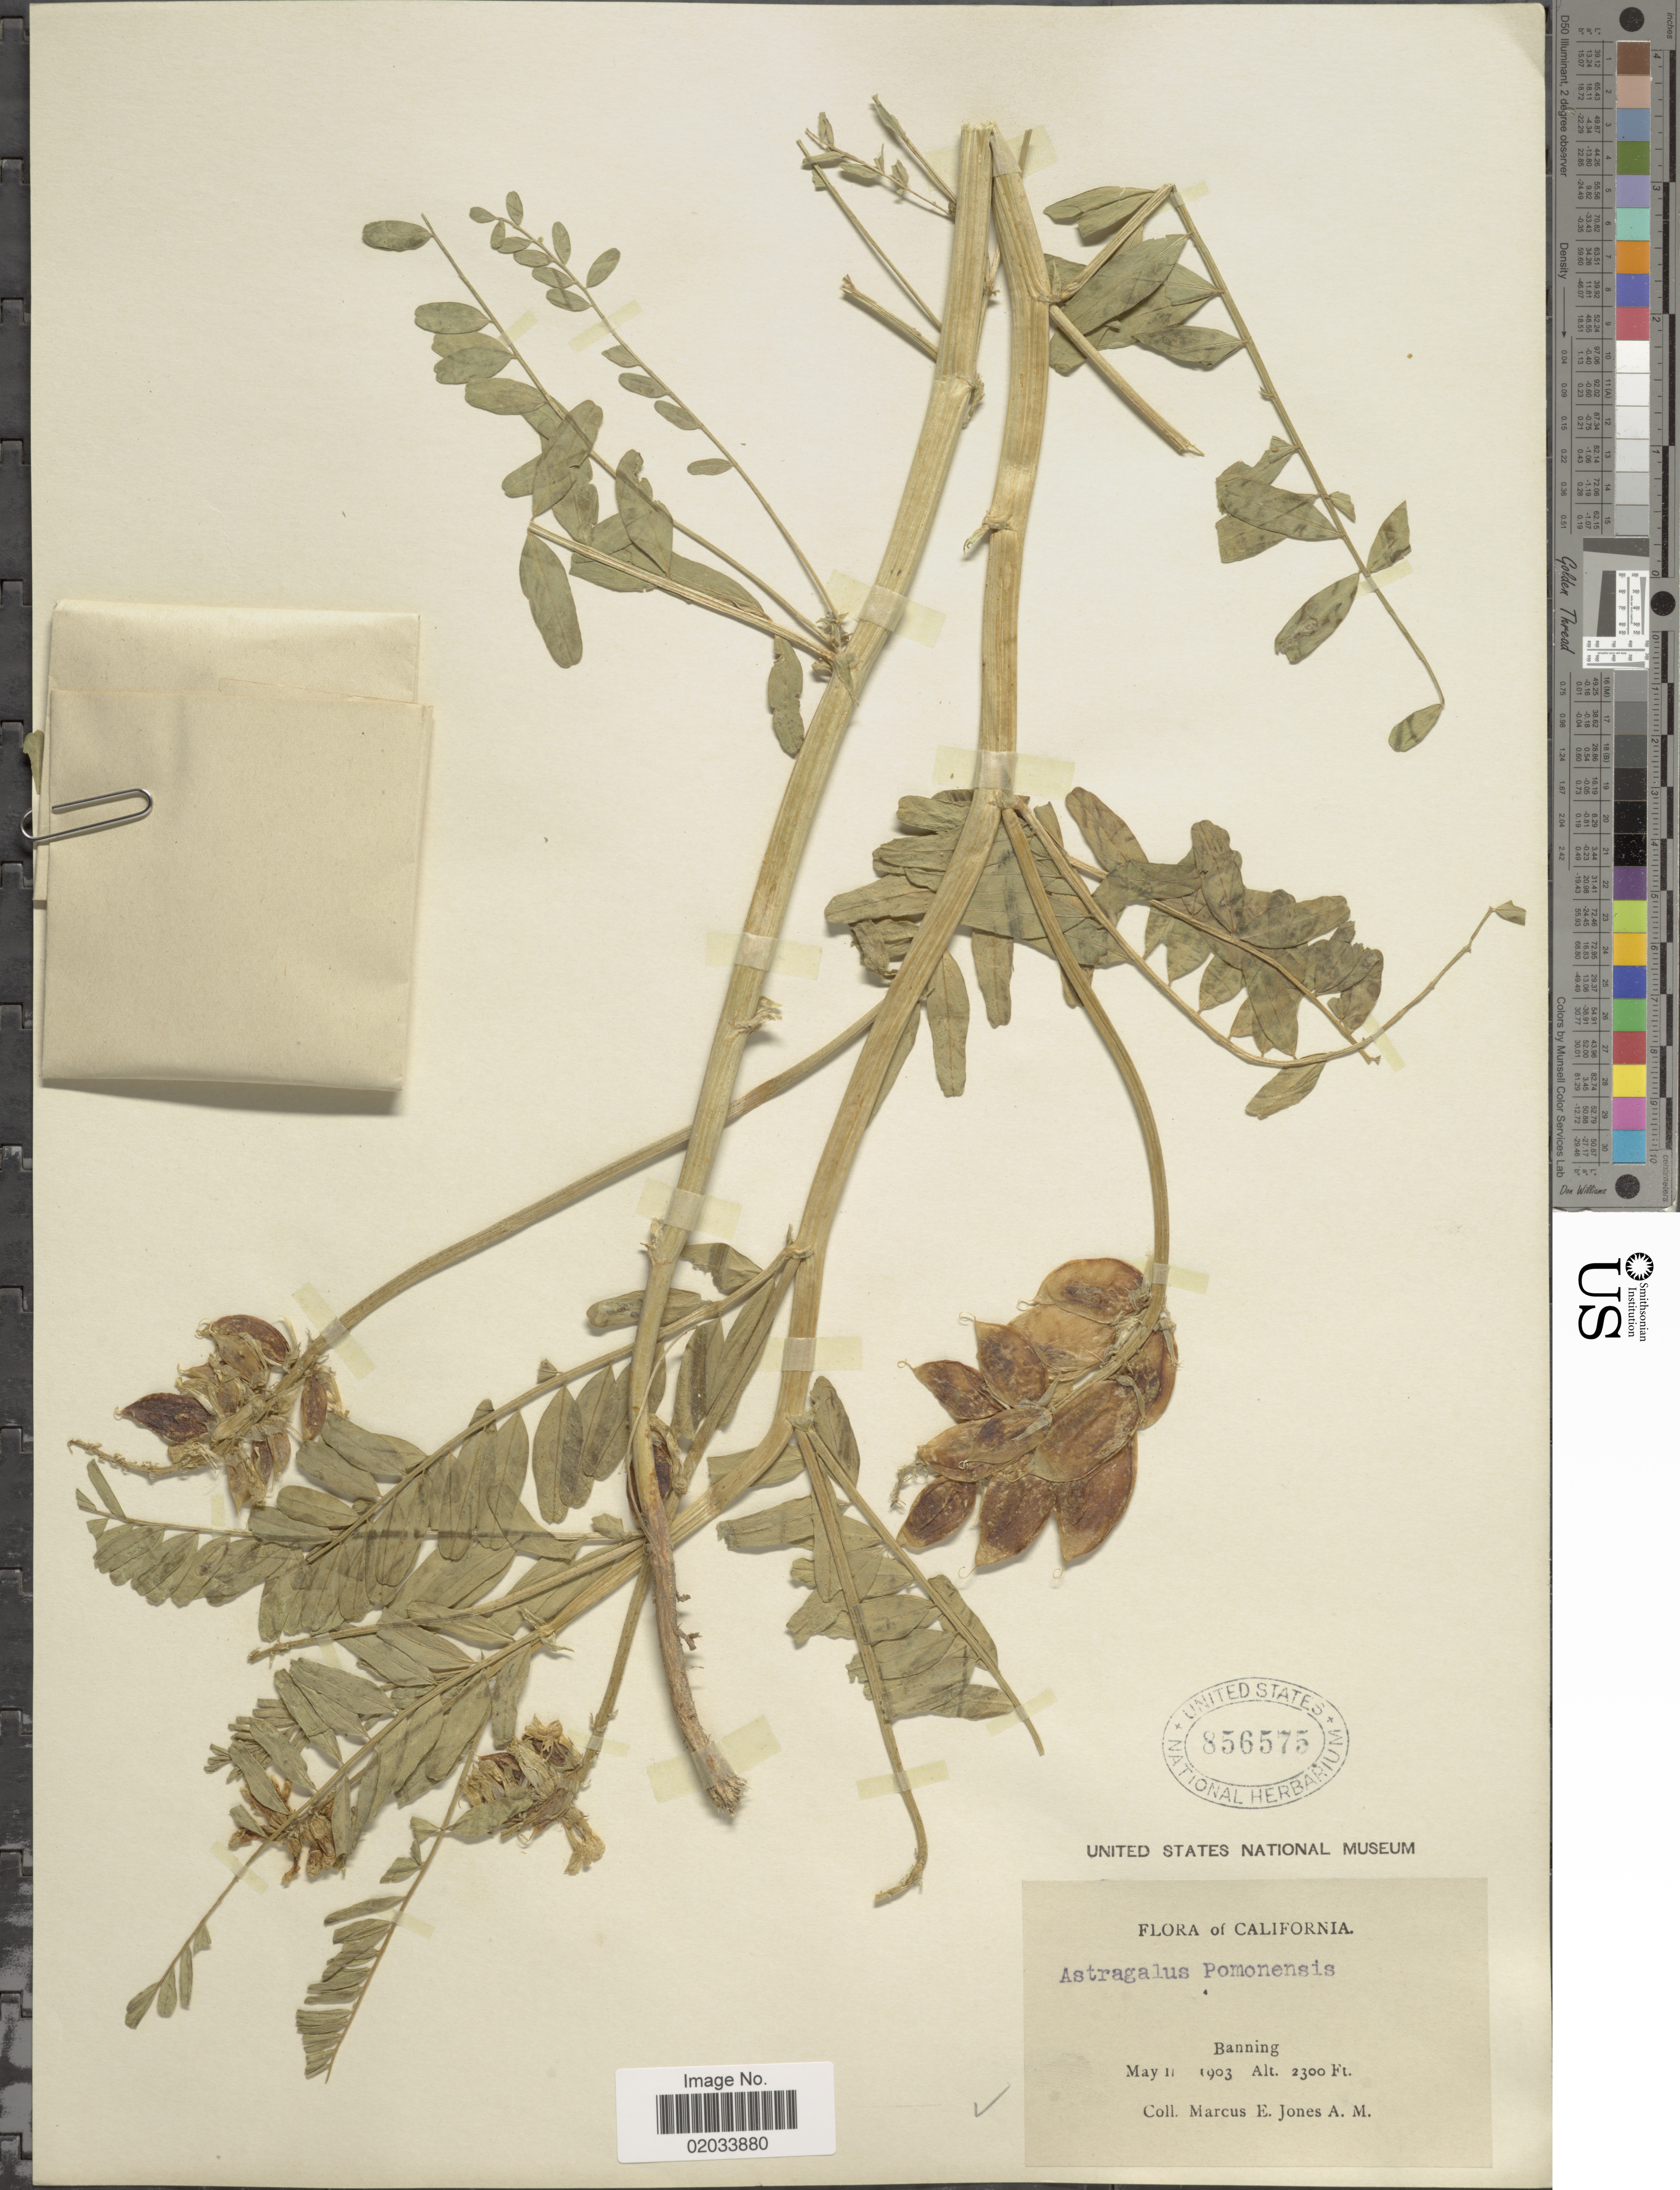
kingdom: Plantae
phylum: Tracheophyta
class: Magnoliopsida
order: Fabales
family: Fabaceae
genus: Astragalus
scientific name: Astragalus pomonensis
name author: M.E. Jones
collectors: M. E. Jones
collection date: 1903-05-11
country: United States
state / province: California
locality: Banning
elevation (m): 701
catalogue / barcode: US 856575